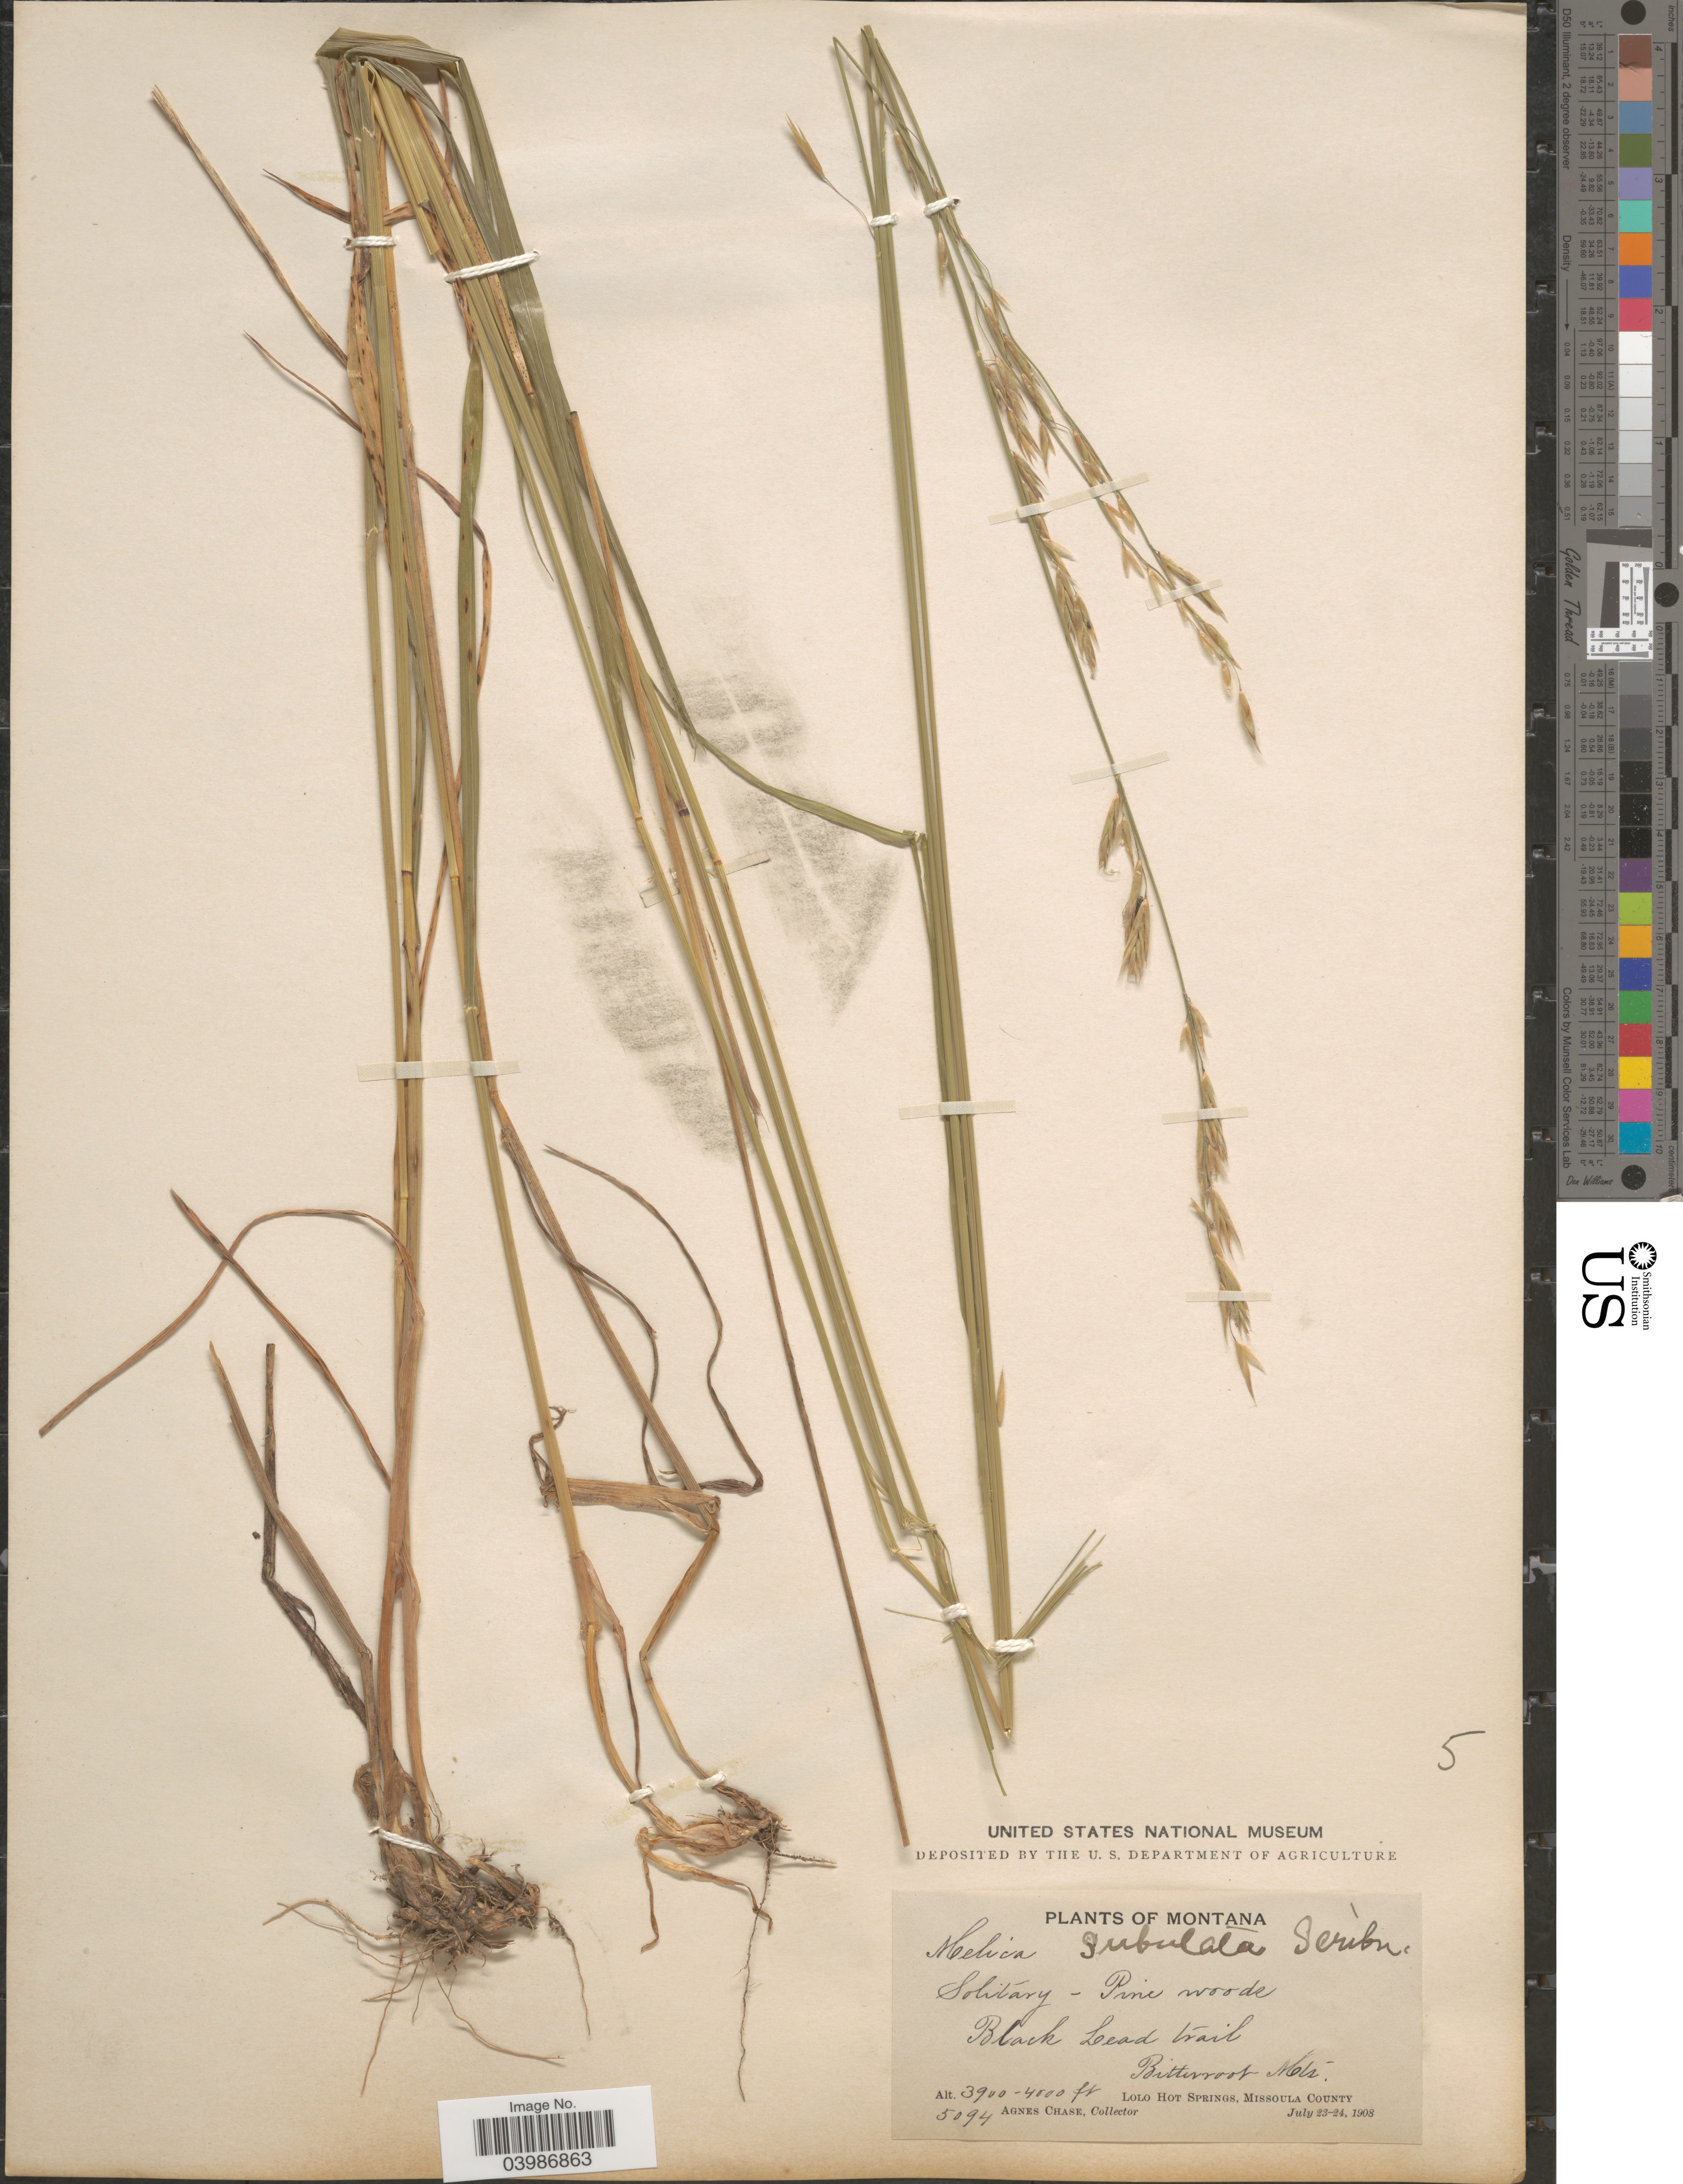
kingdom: Plantae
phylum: Tracheophyta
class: Liliopsida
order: Poales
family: Poaceae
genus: Melica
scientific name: Melica subulata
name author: (Griseb.) Scribn.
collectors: A. Chase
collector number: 5094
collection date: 1908-07-23/1908-07-24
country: United States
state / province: Montana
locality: Black Lead trail. Bitterroot Mts. Lolo Hot Springs, Missoula County.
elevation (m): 1189